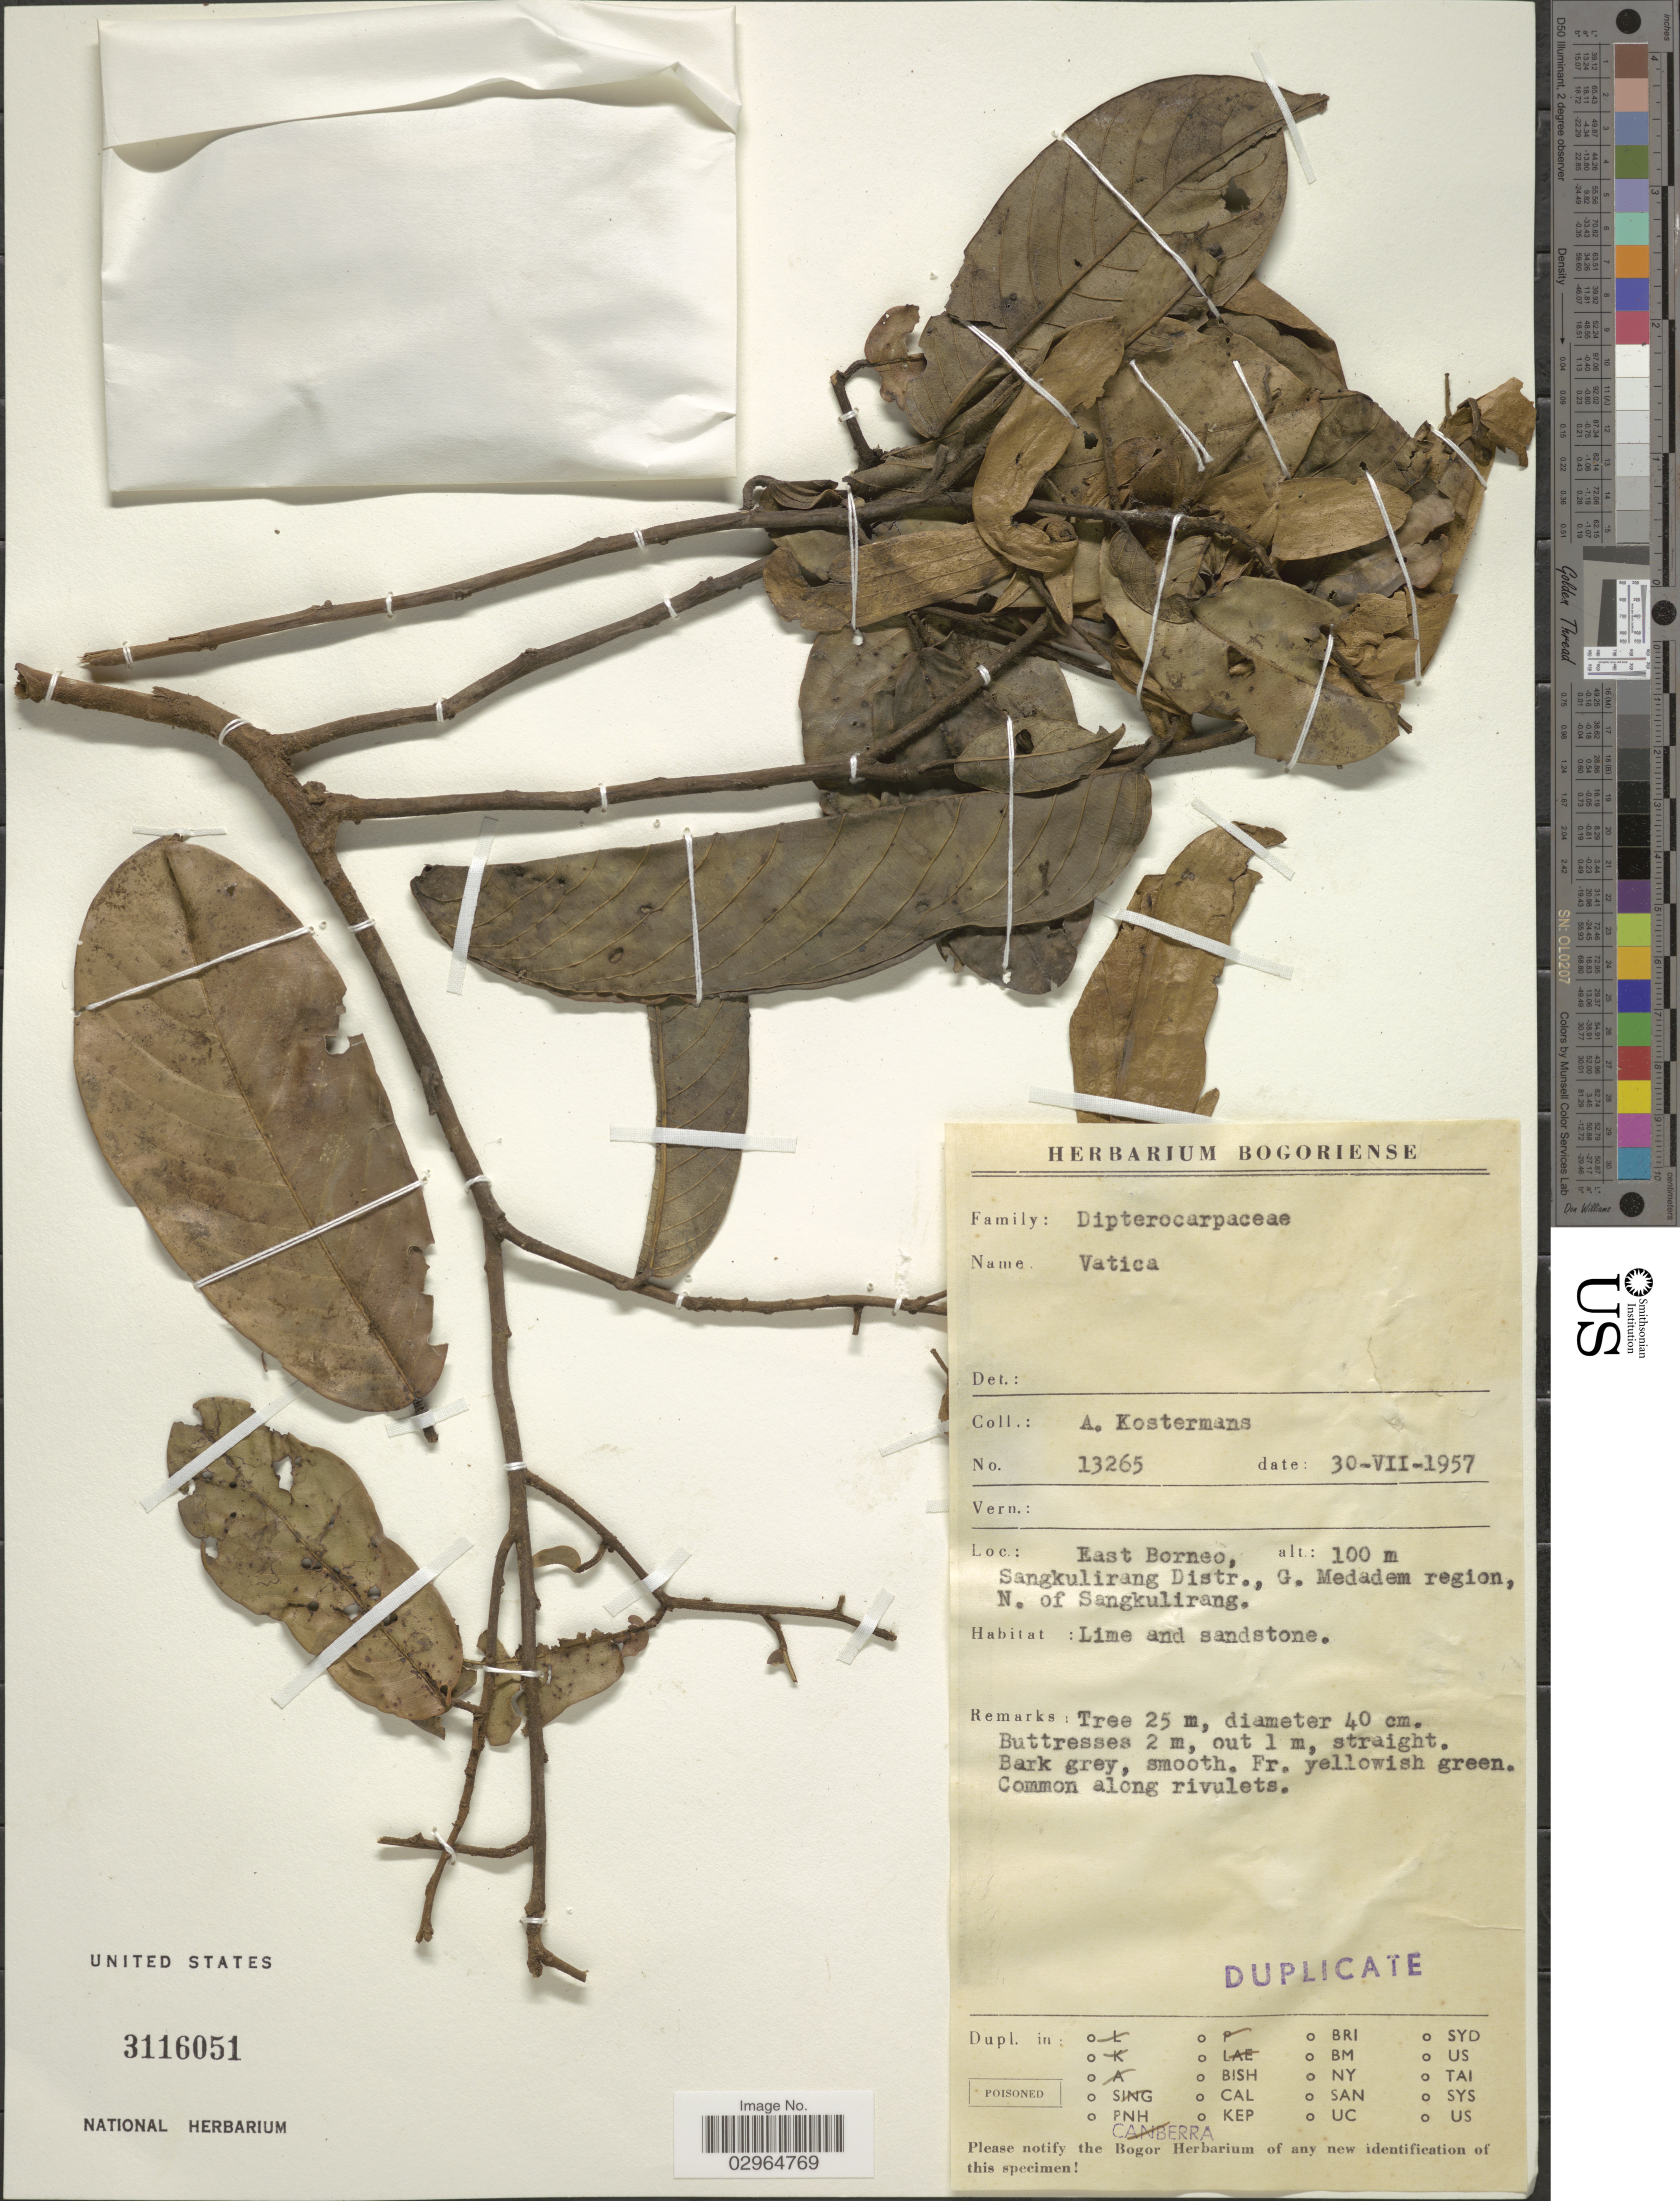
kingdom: Plantae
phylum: Tracheophyta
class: Magnoliopsida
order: Malvales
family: Dipterocarpaceae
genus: Vatica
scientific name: Vatica sp.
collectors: A. J. G. Kostermans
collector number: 13265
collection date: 1957-07-30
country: Indonesia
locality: East Borneo, Sangkulirang Distr., G. Medadem region, N. of Sangkulirang.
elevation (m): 100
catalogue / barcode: US 3116051